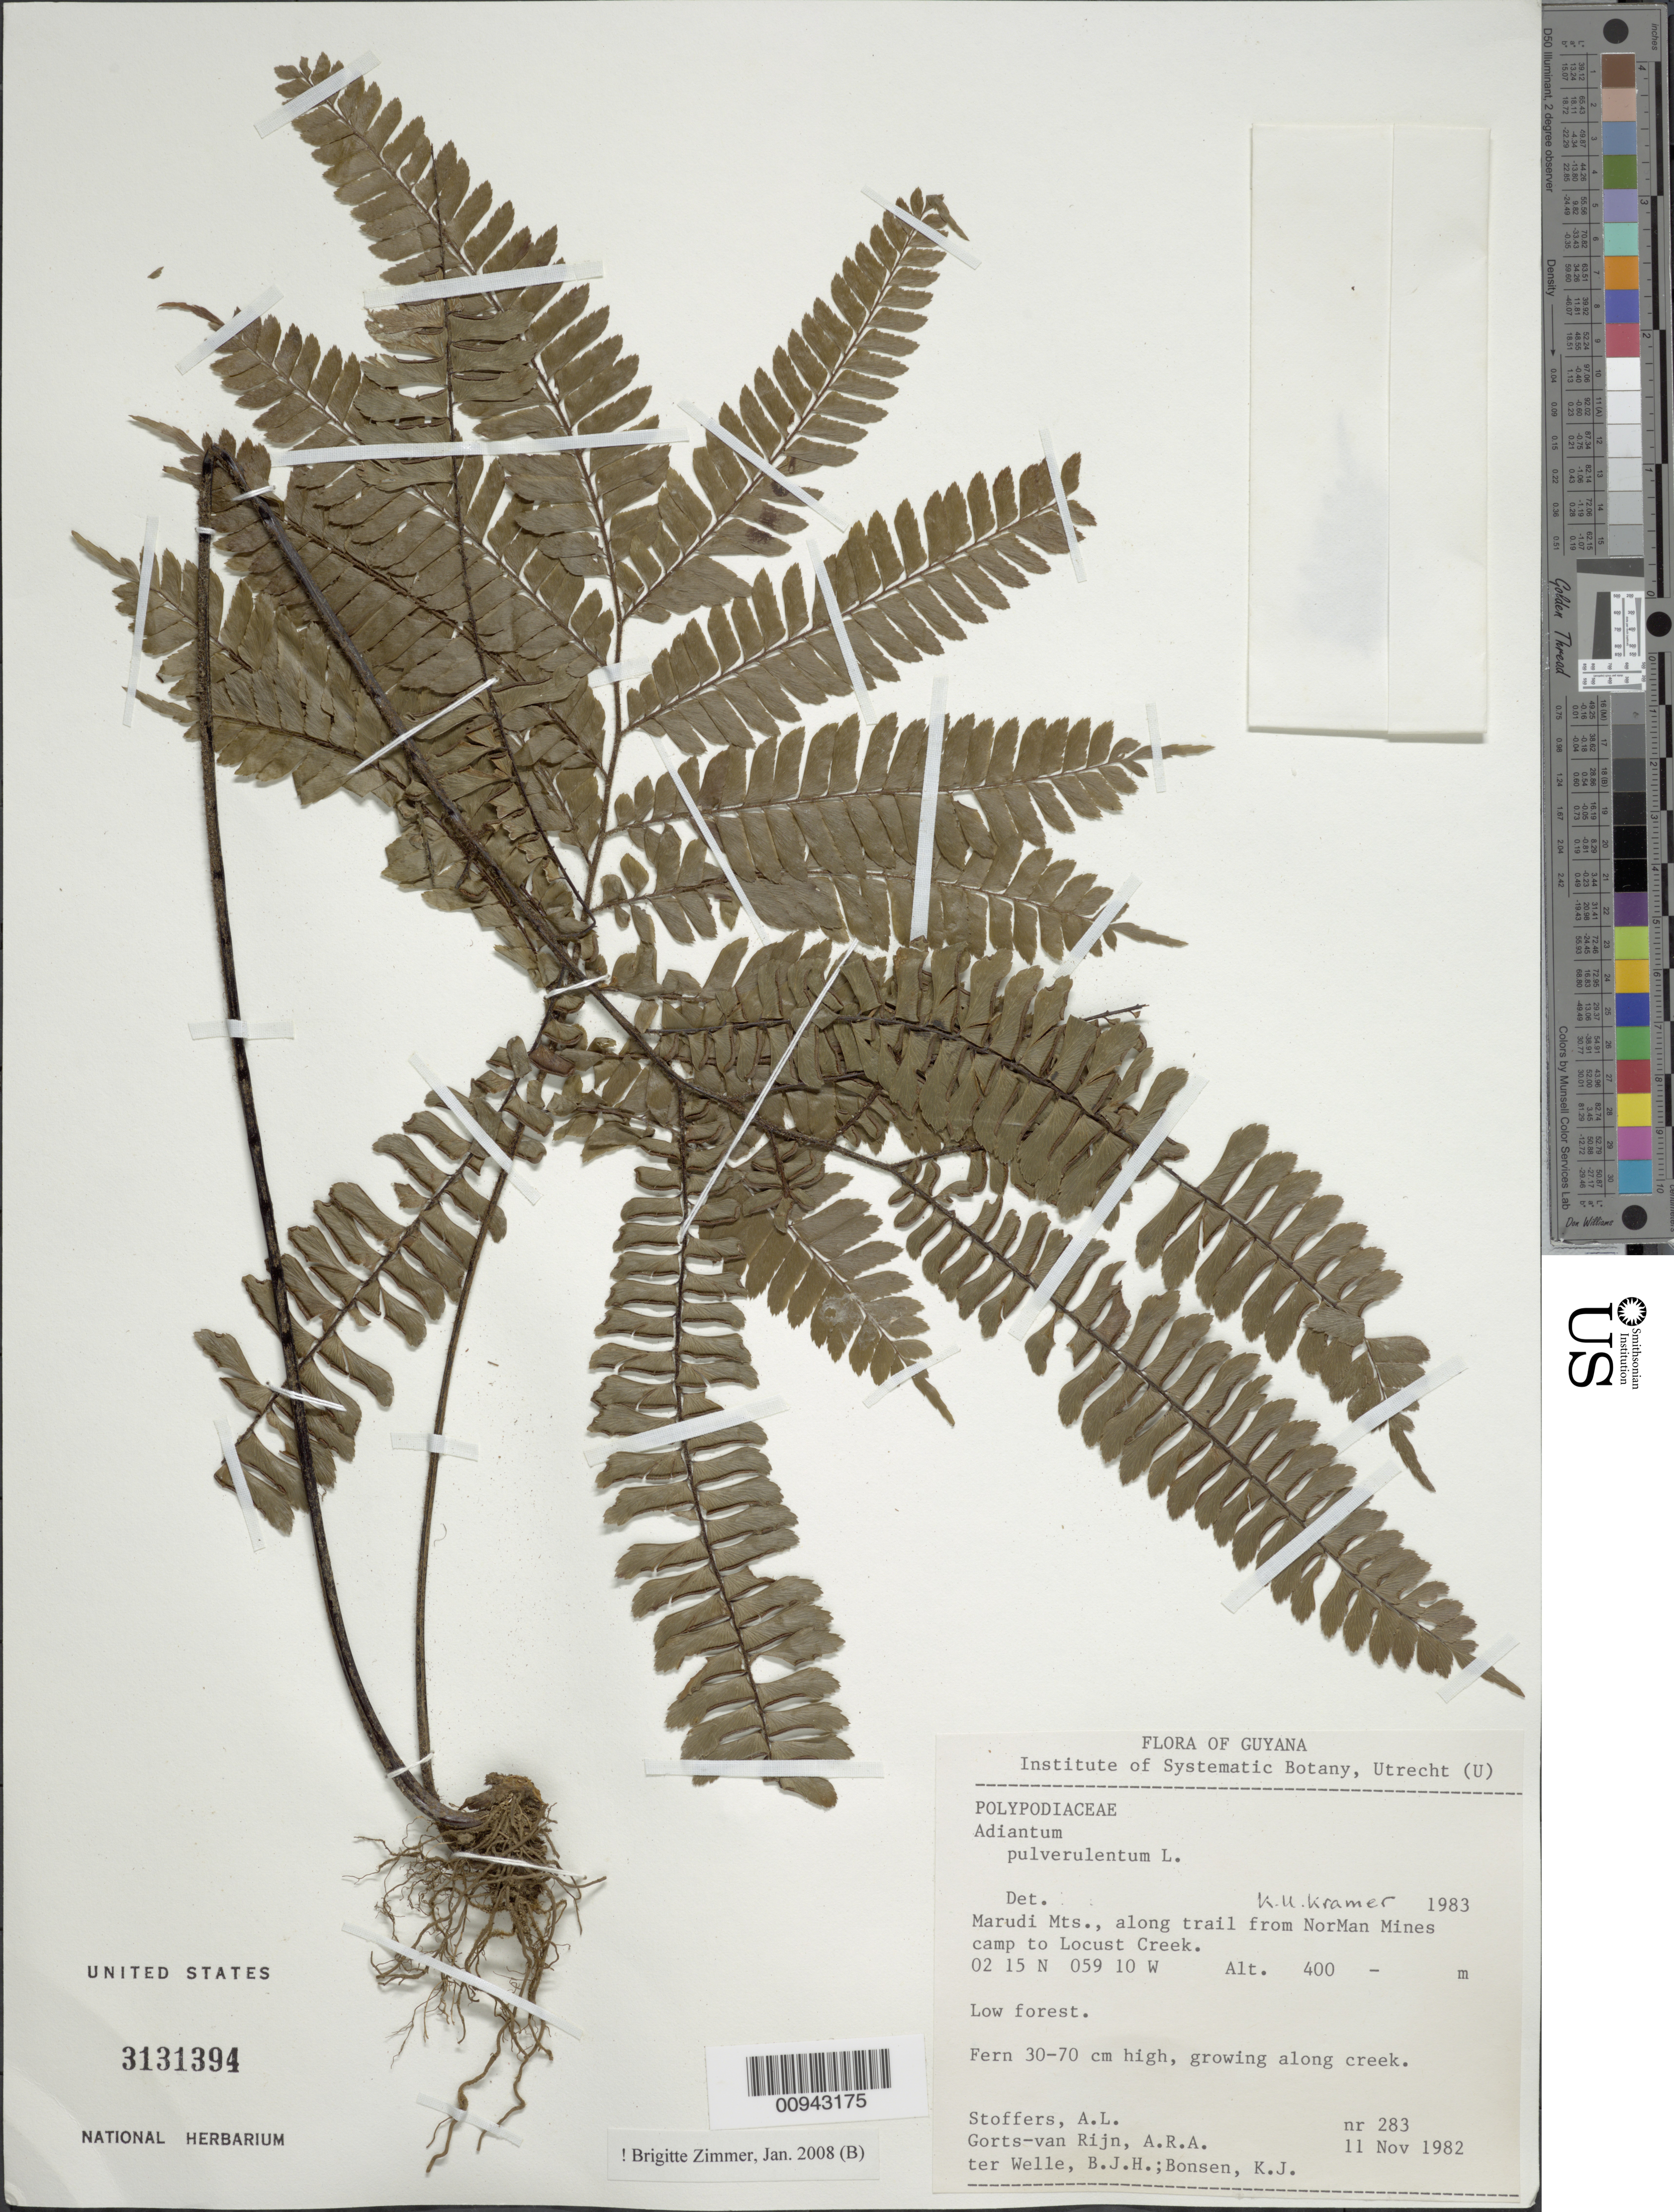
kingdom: Plantae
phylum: Tracheophyta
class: Polypodiopsida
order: Polypodiales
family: Pteridaceae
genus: Adiantum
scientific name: Adiantum pulverulentum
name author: L.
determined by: Zimmer, B.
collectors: A. Stoffers, A. .R. A. Görts-van Rijn, B. Welle & K. Bonsen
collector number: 283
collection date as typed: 11-Nov-82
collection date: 1982-11-11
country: Guyana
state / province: U. Takutu-U. Essequibo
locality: Marudi Mts., along trail from NorMan Mines camp to Locust Creek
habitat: Low forest; along creek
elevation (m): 400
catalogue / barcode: US 3131394